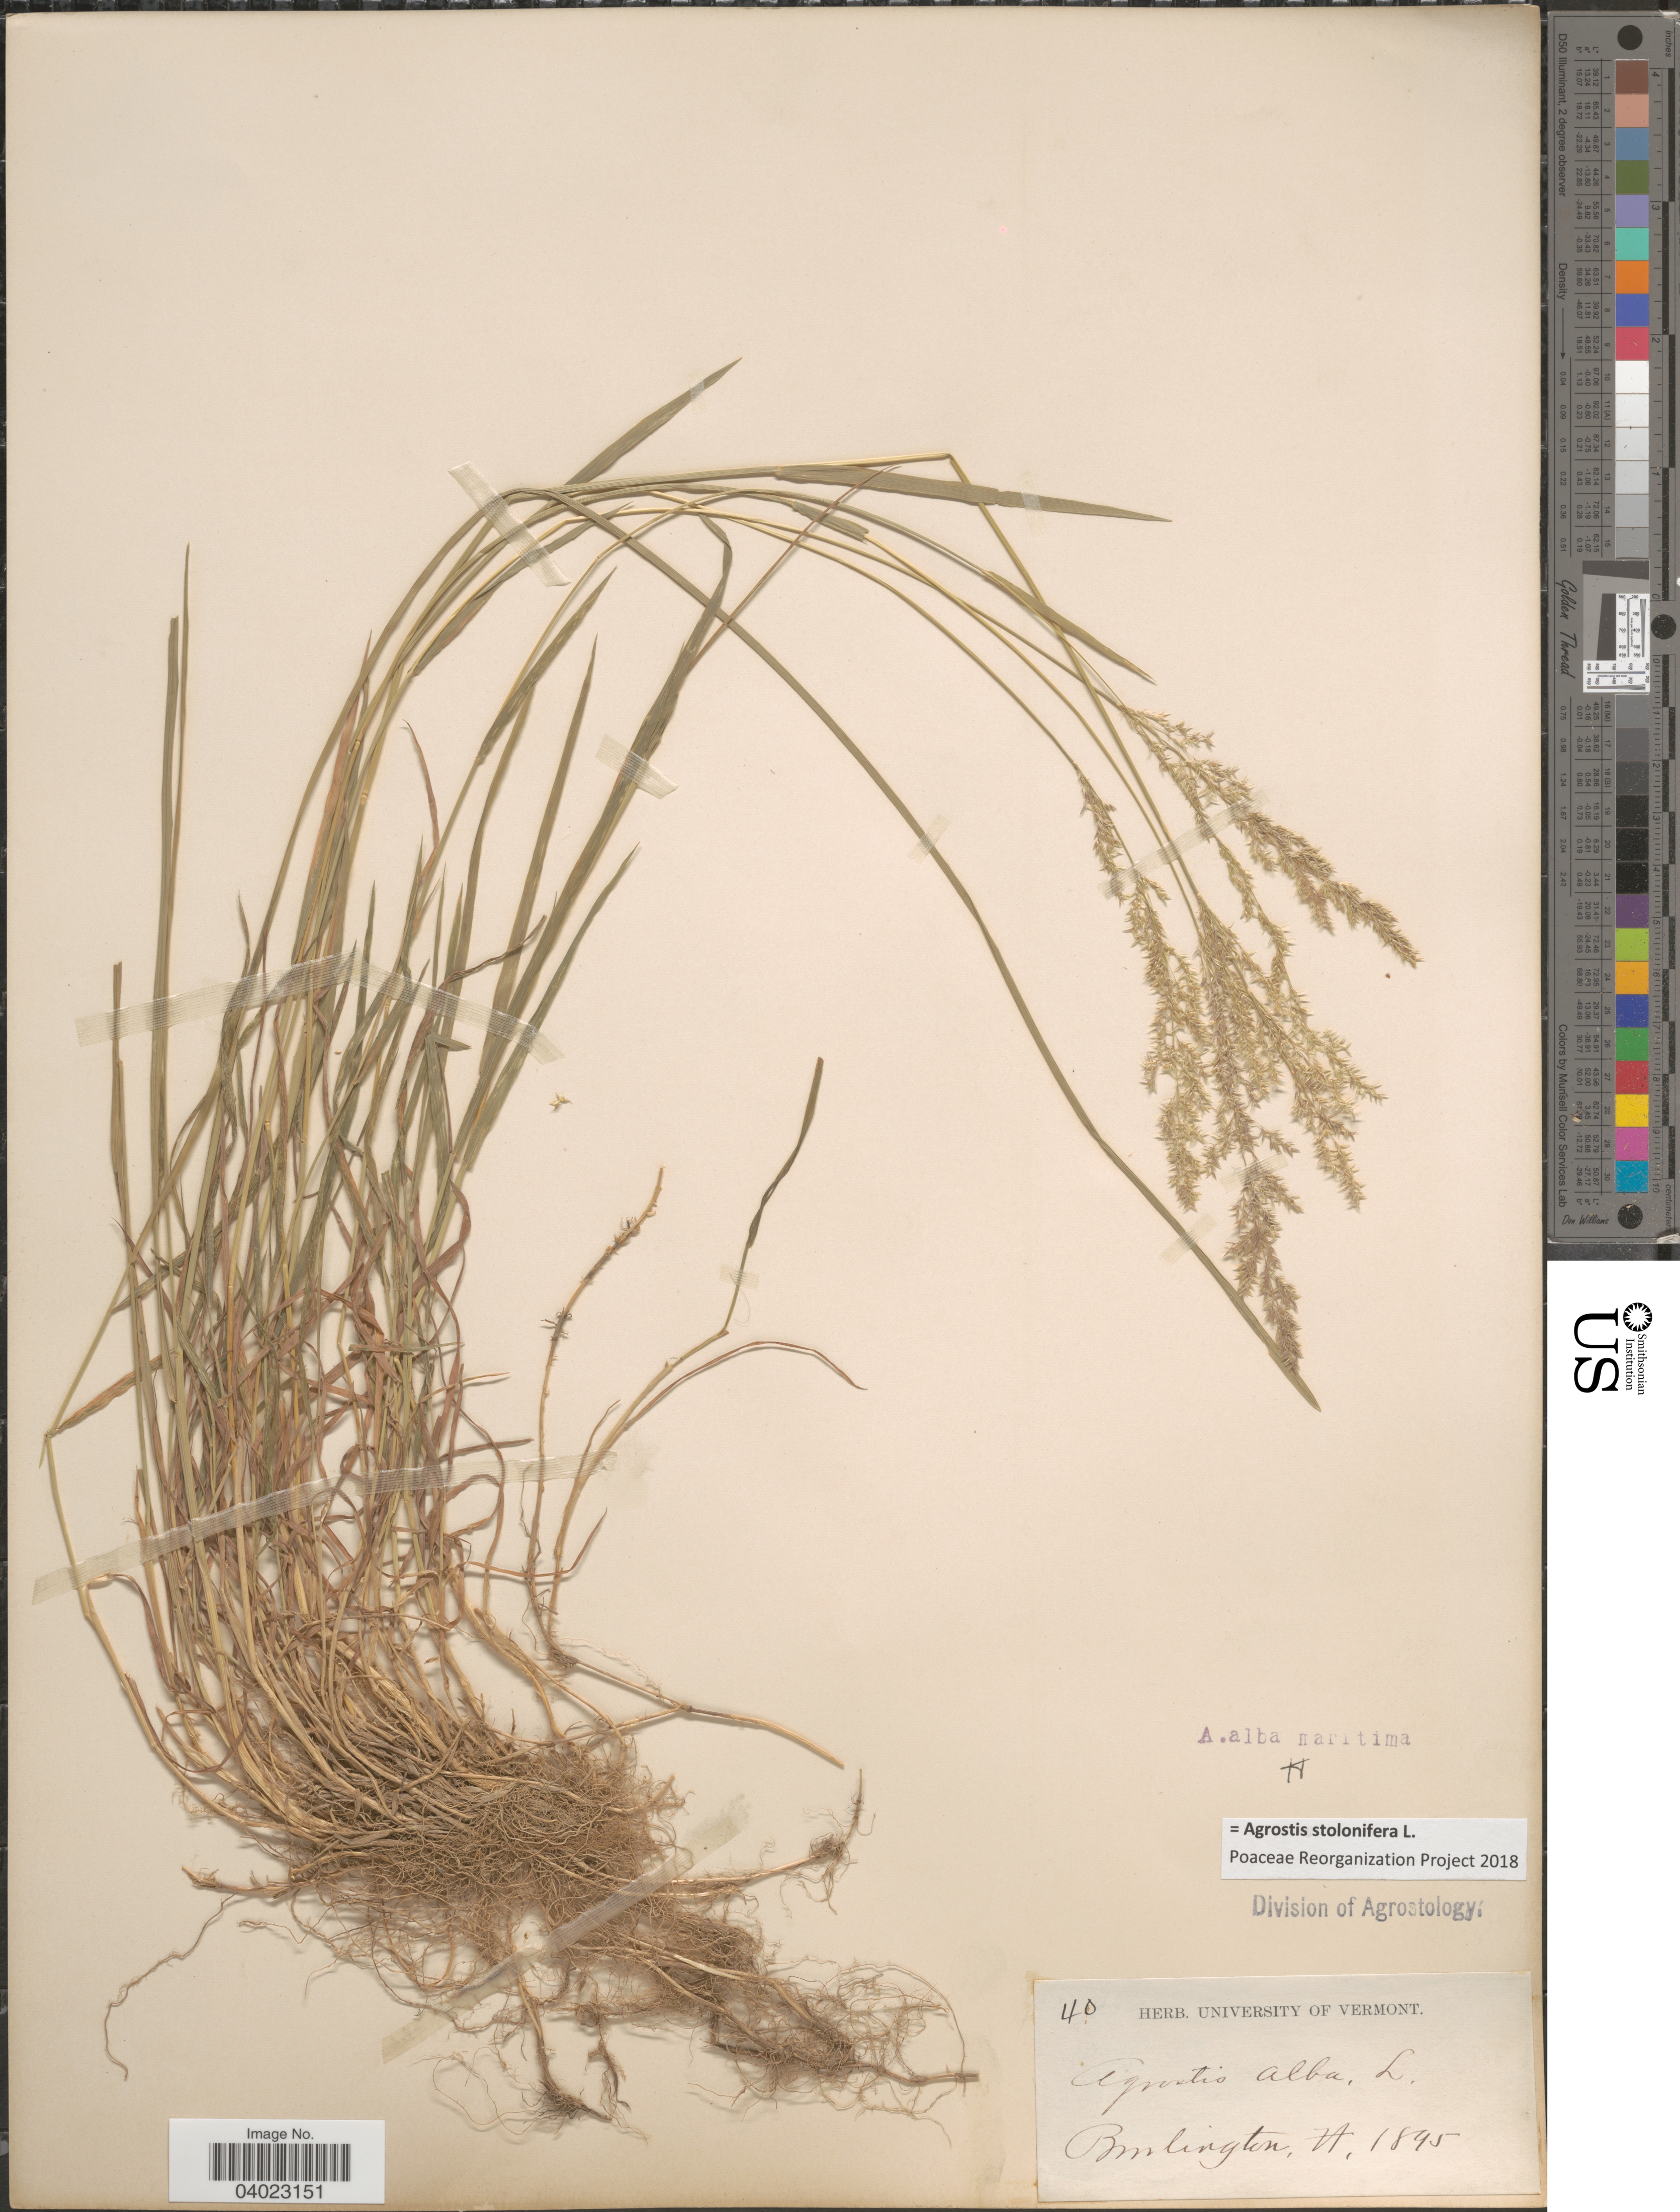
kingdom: Plantae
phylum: Tracheophyta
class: Liliopsida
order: Poales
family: Poaceae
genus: Agrostis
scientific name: Agrostis stolonifera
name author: L.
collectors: University of Vermont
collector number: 40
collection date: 1895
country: United States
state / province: Vermont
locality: Burlington.